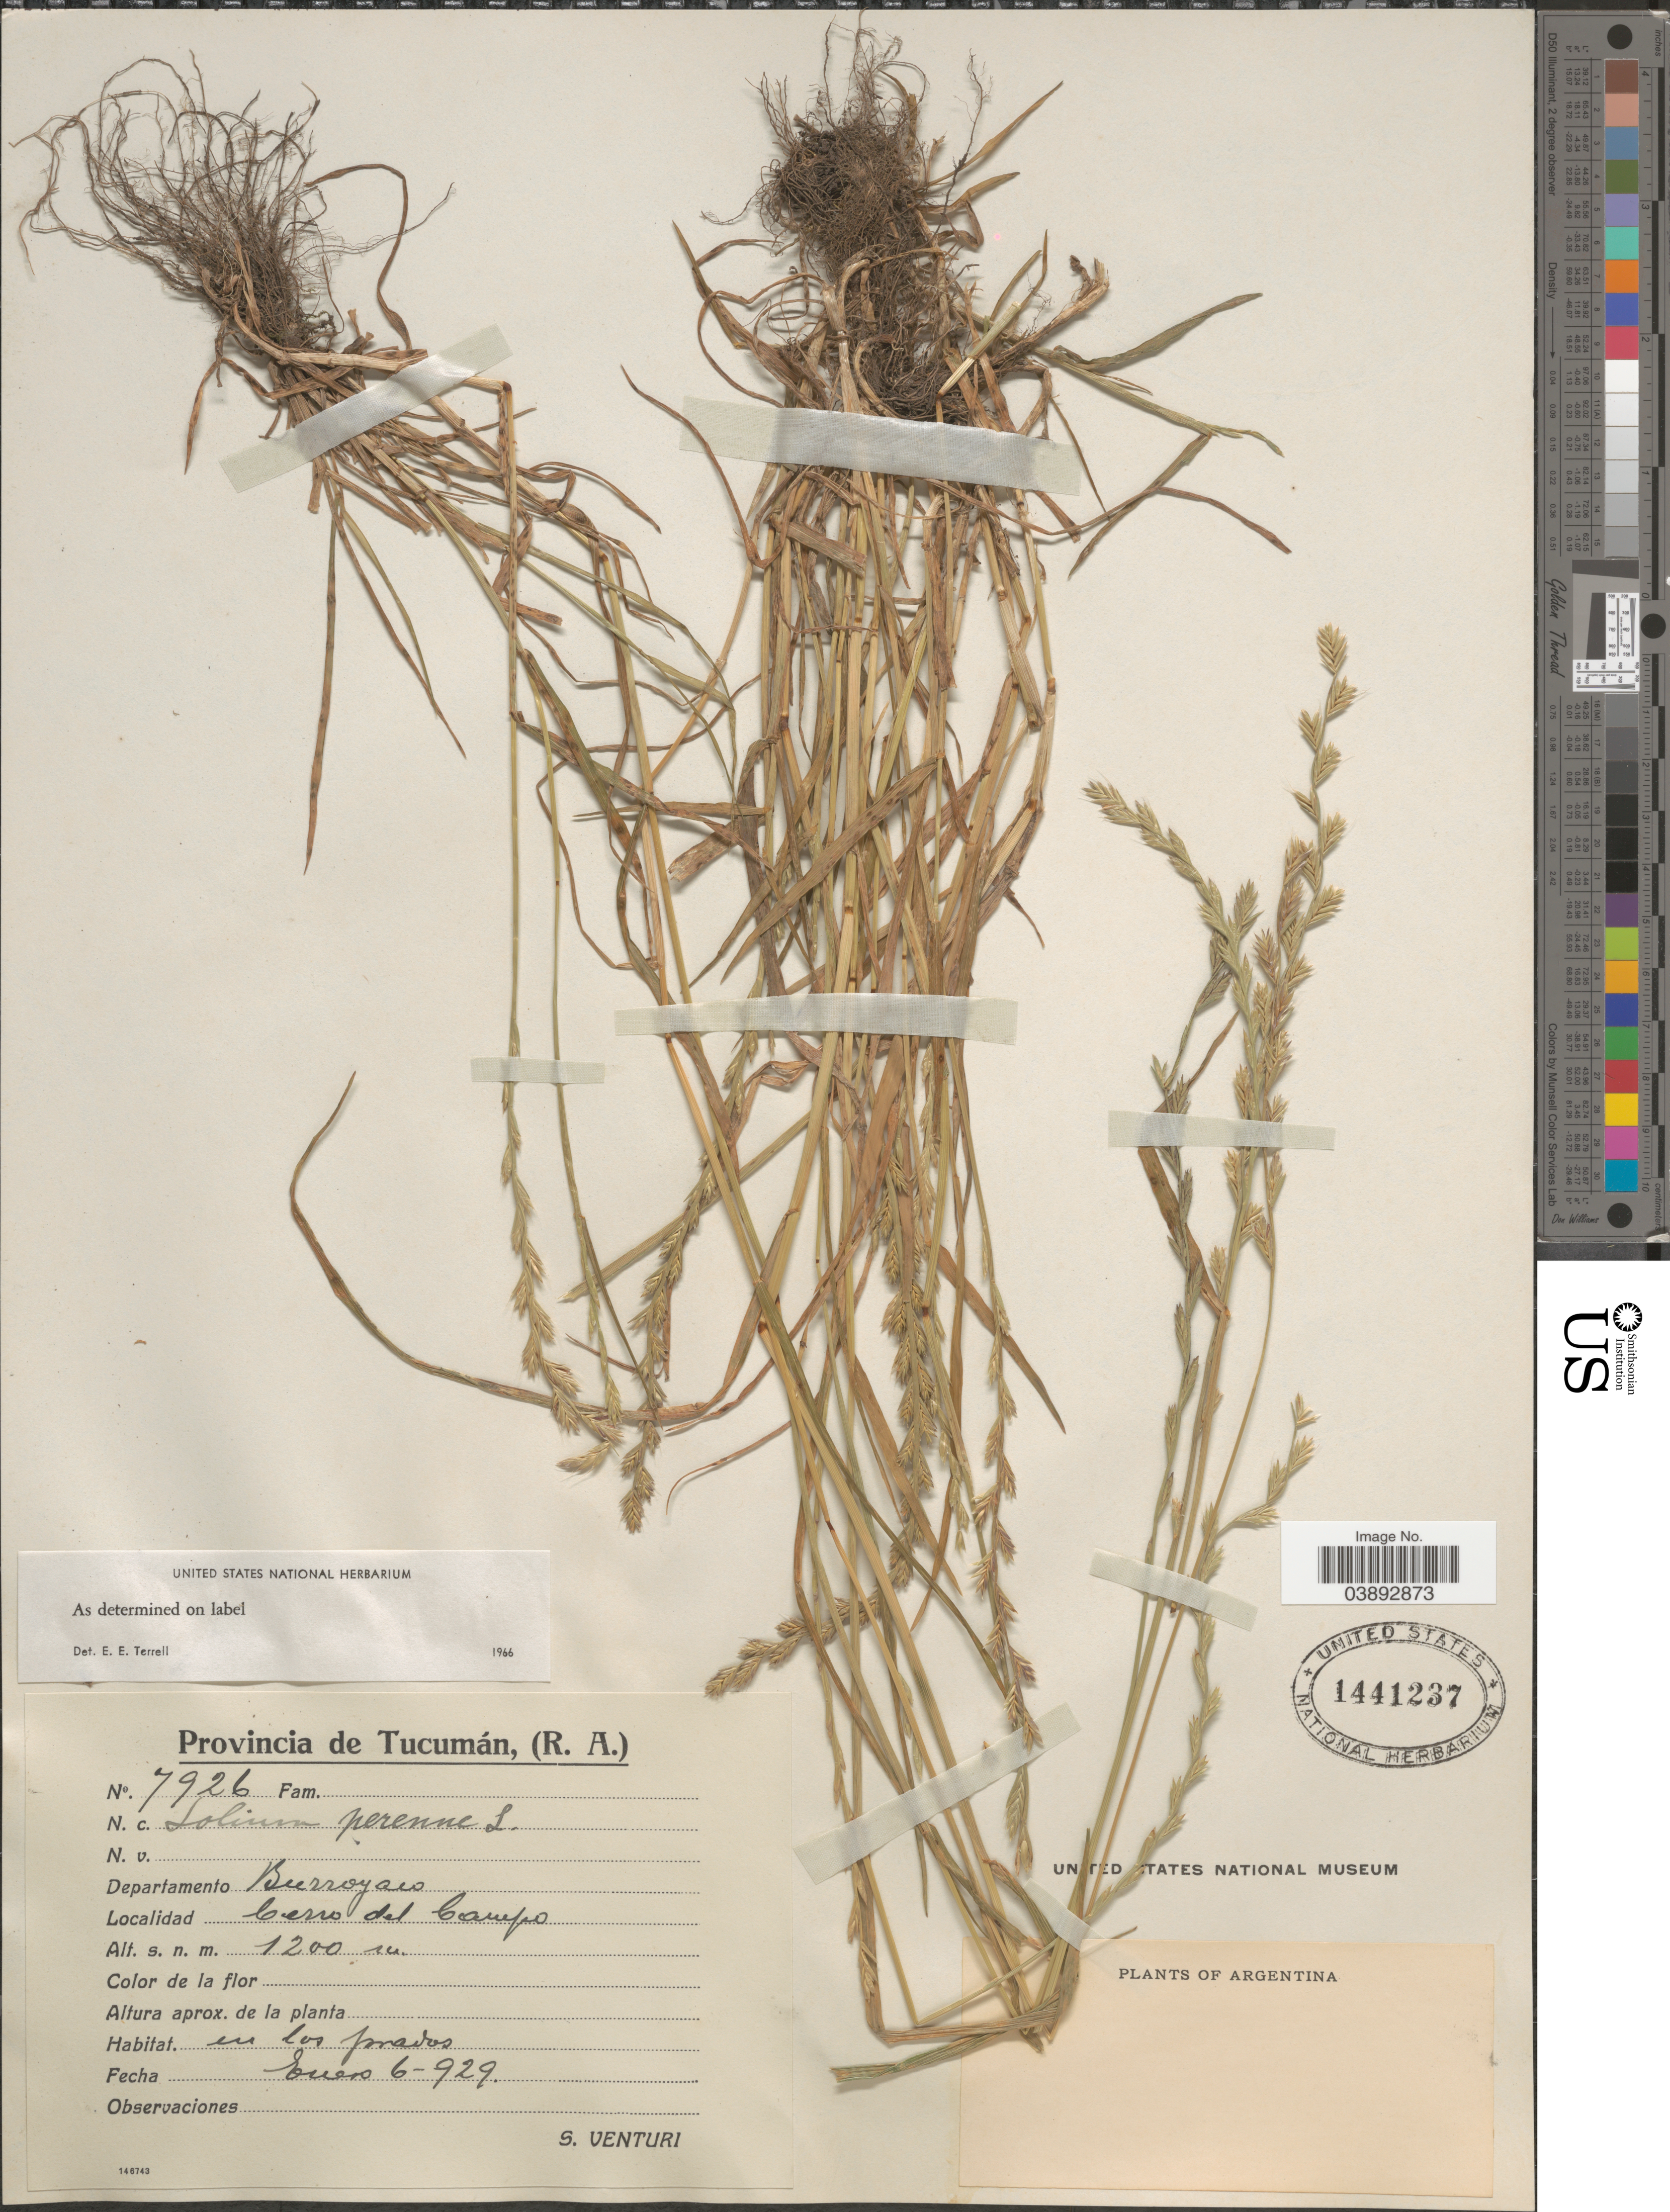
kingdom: Plantae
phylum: Tracheophyta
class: Liliopsida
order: Poales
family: Poaceae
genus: Lolium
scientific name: Lolium perenne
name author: L.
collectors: S. Venturi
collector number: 7926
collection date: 1929-01-06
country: Argentina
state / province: Tucuman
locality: Departamento Burruyacú. Cerro del Campo.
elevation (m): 1200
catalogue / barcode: US 1441237